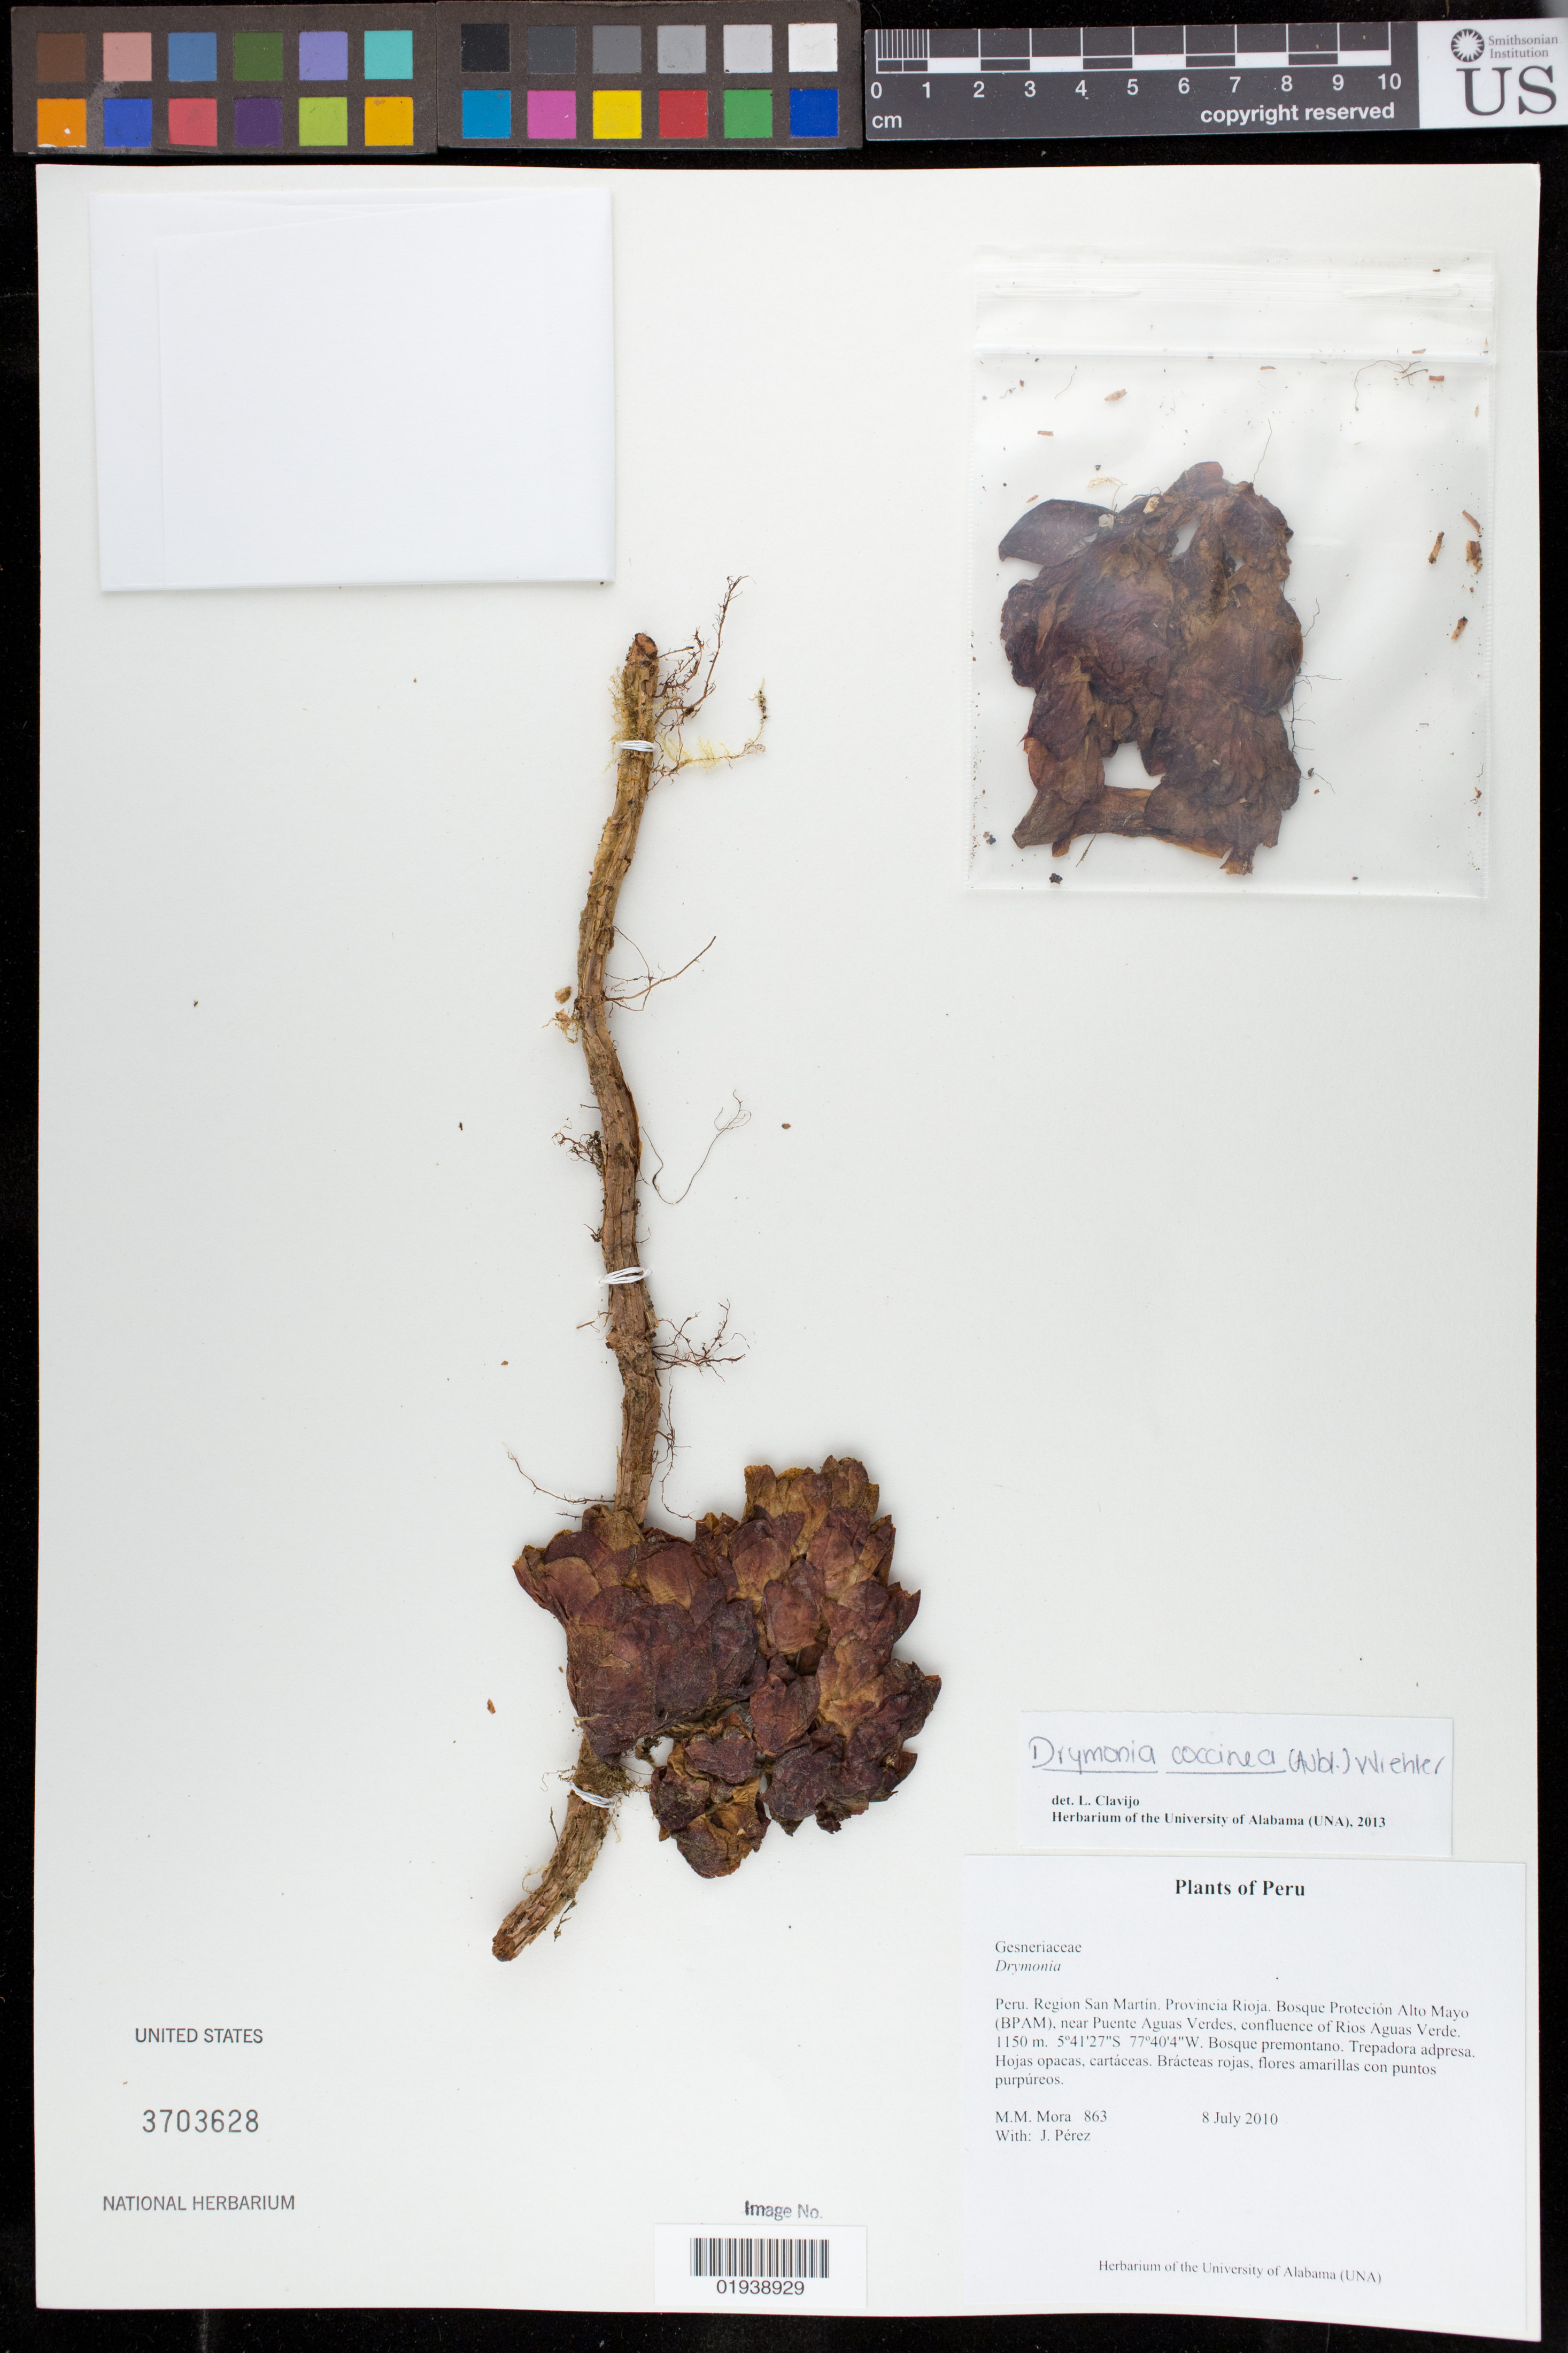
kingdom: Plantae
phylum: Tracheophyta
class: Magnoliopsida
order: Lamiales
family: Gesneriaceae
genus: Drymonia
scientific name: Drymonia coccinea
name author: (Aubl.) Wiehler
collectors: M. M. Mora & J. Perez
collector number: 863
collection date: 2010-07-08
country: Peru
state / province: San Martín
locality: Provincia Rioja. Bosque Protecion Alto Mayo (BPAM) near Puente Aguas Verdes, confluence of Rios A.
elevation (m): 1150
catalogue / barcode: US 3703628